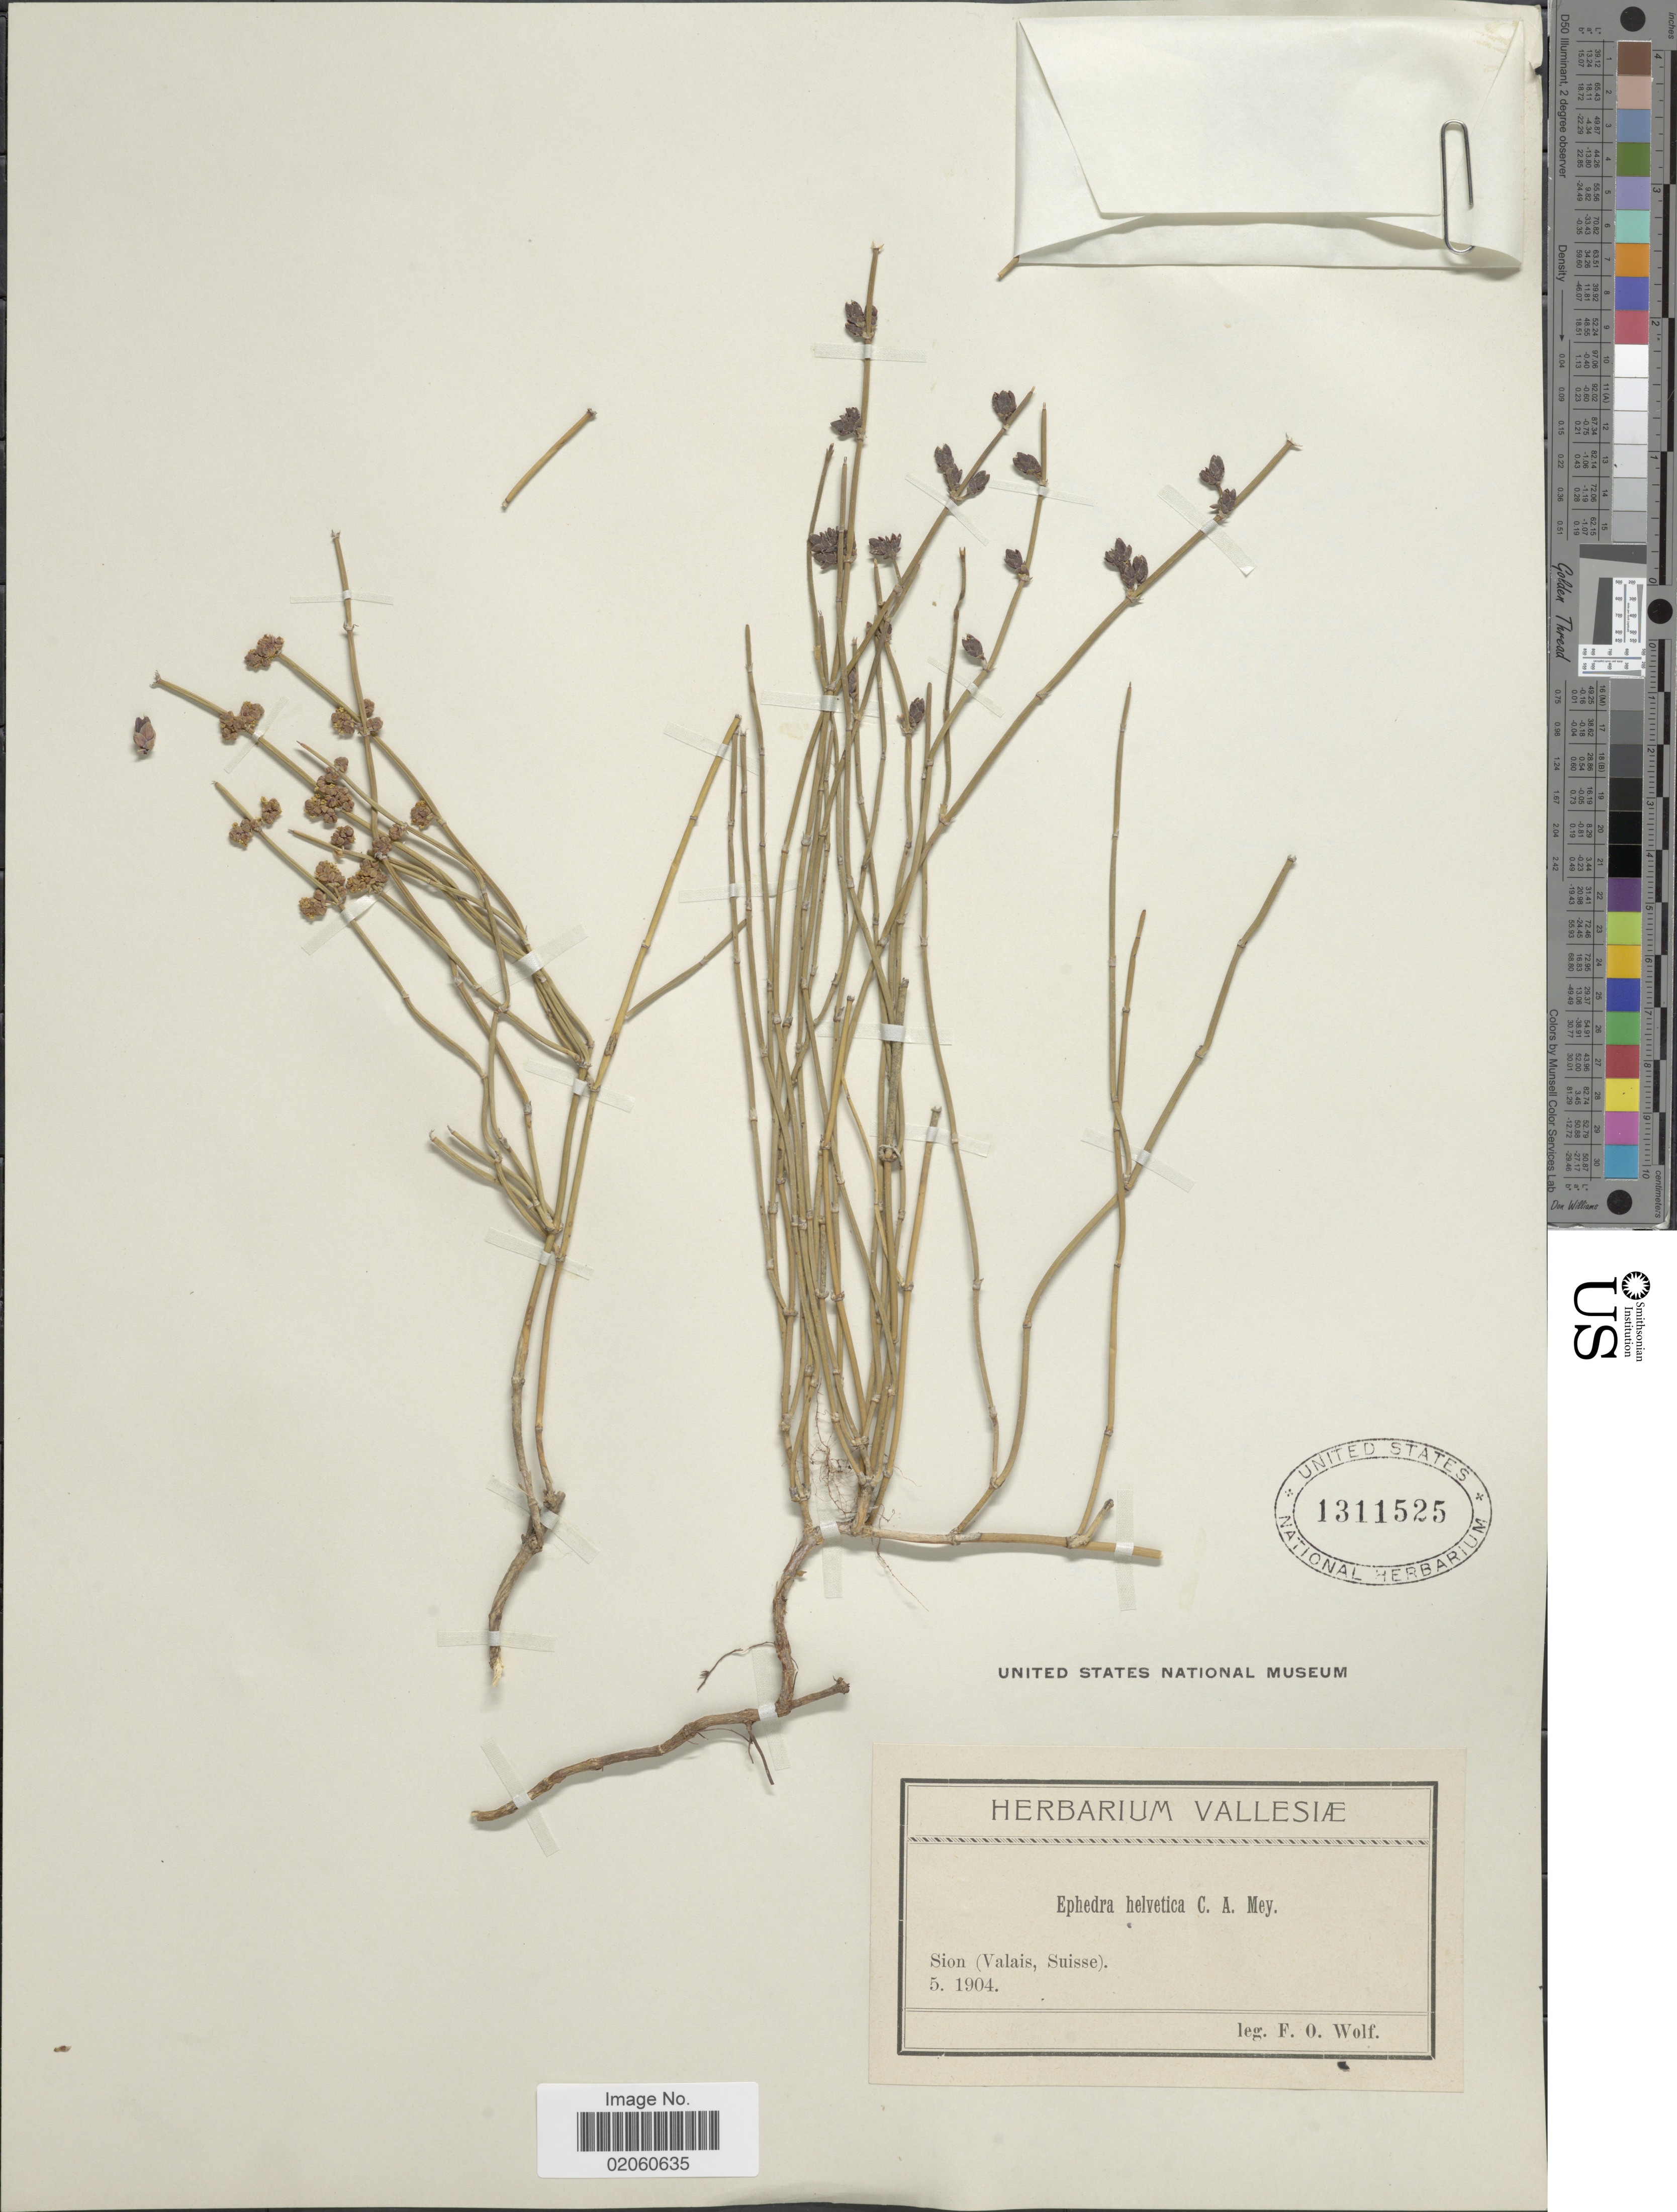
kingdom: Plantae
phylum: Tracheophyta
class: Gnetopsida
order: Ephedrales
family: Ephedraceae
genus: Ephedra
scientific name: Ephedra helvetica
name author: C.A. Mey.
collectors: F. Wolf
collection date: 1904-05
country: Switzerland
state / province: Valais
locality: Sion (Valais, Suisse).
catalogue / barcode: US 1311525